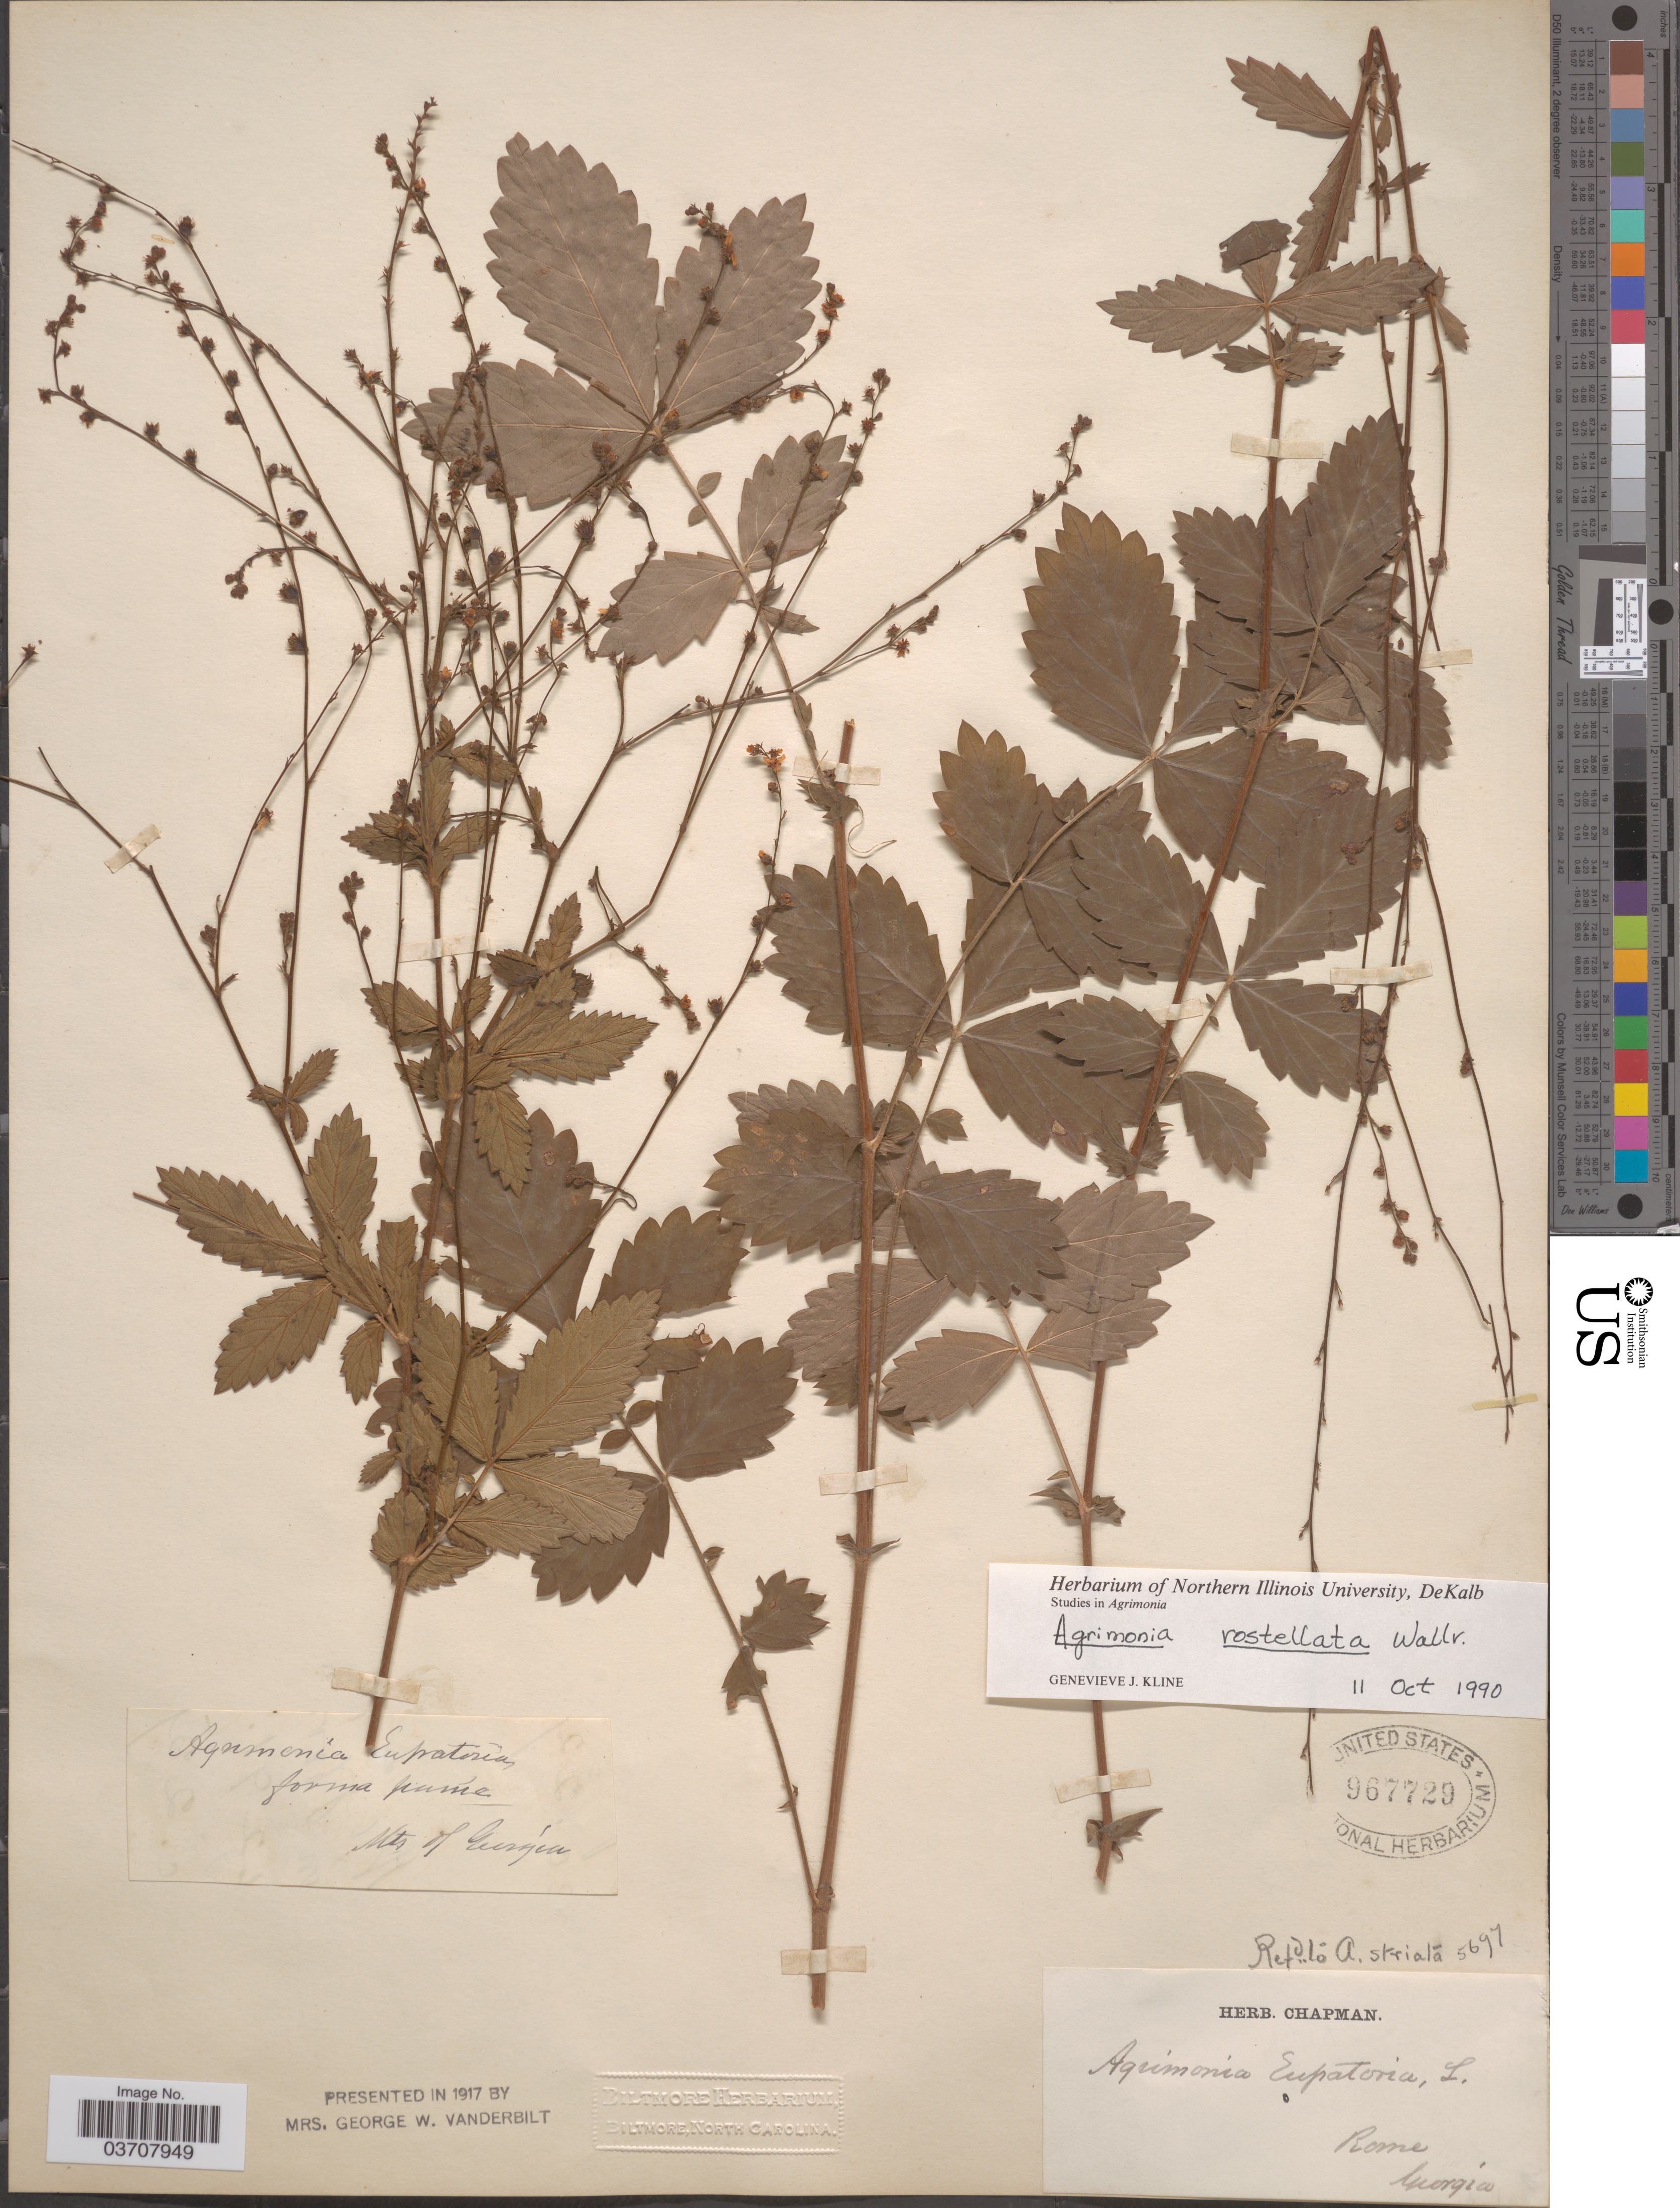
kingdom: Plantae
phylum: Tracheophyta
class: Magnoliopsida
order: Rosales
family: Rosaceae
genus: Agrimonia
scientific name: Agrimonia rostellata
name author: Wallr.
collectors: ex herb. Chapman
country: United States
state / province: Georgia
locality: Mts of Georgia. Rome.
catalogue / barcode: US 967729